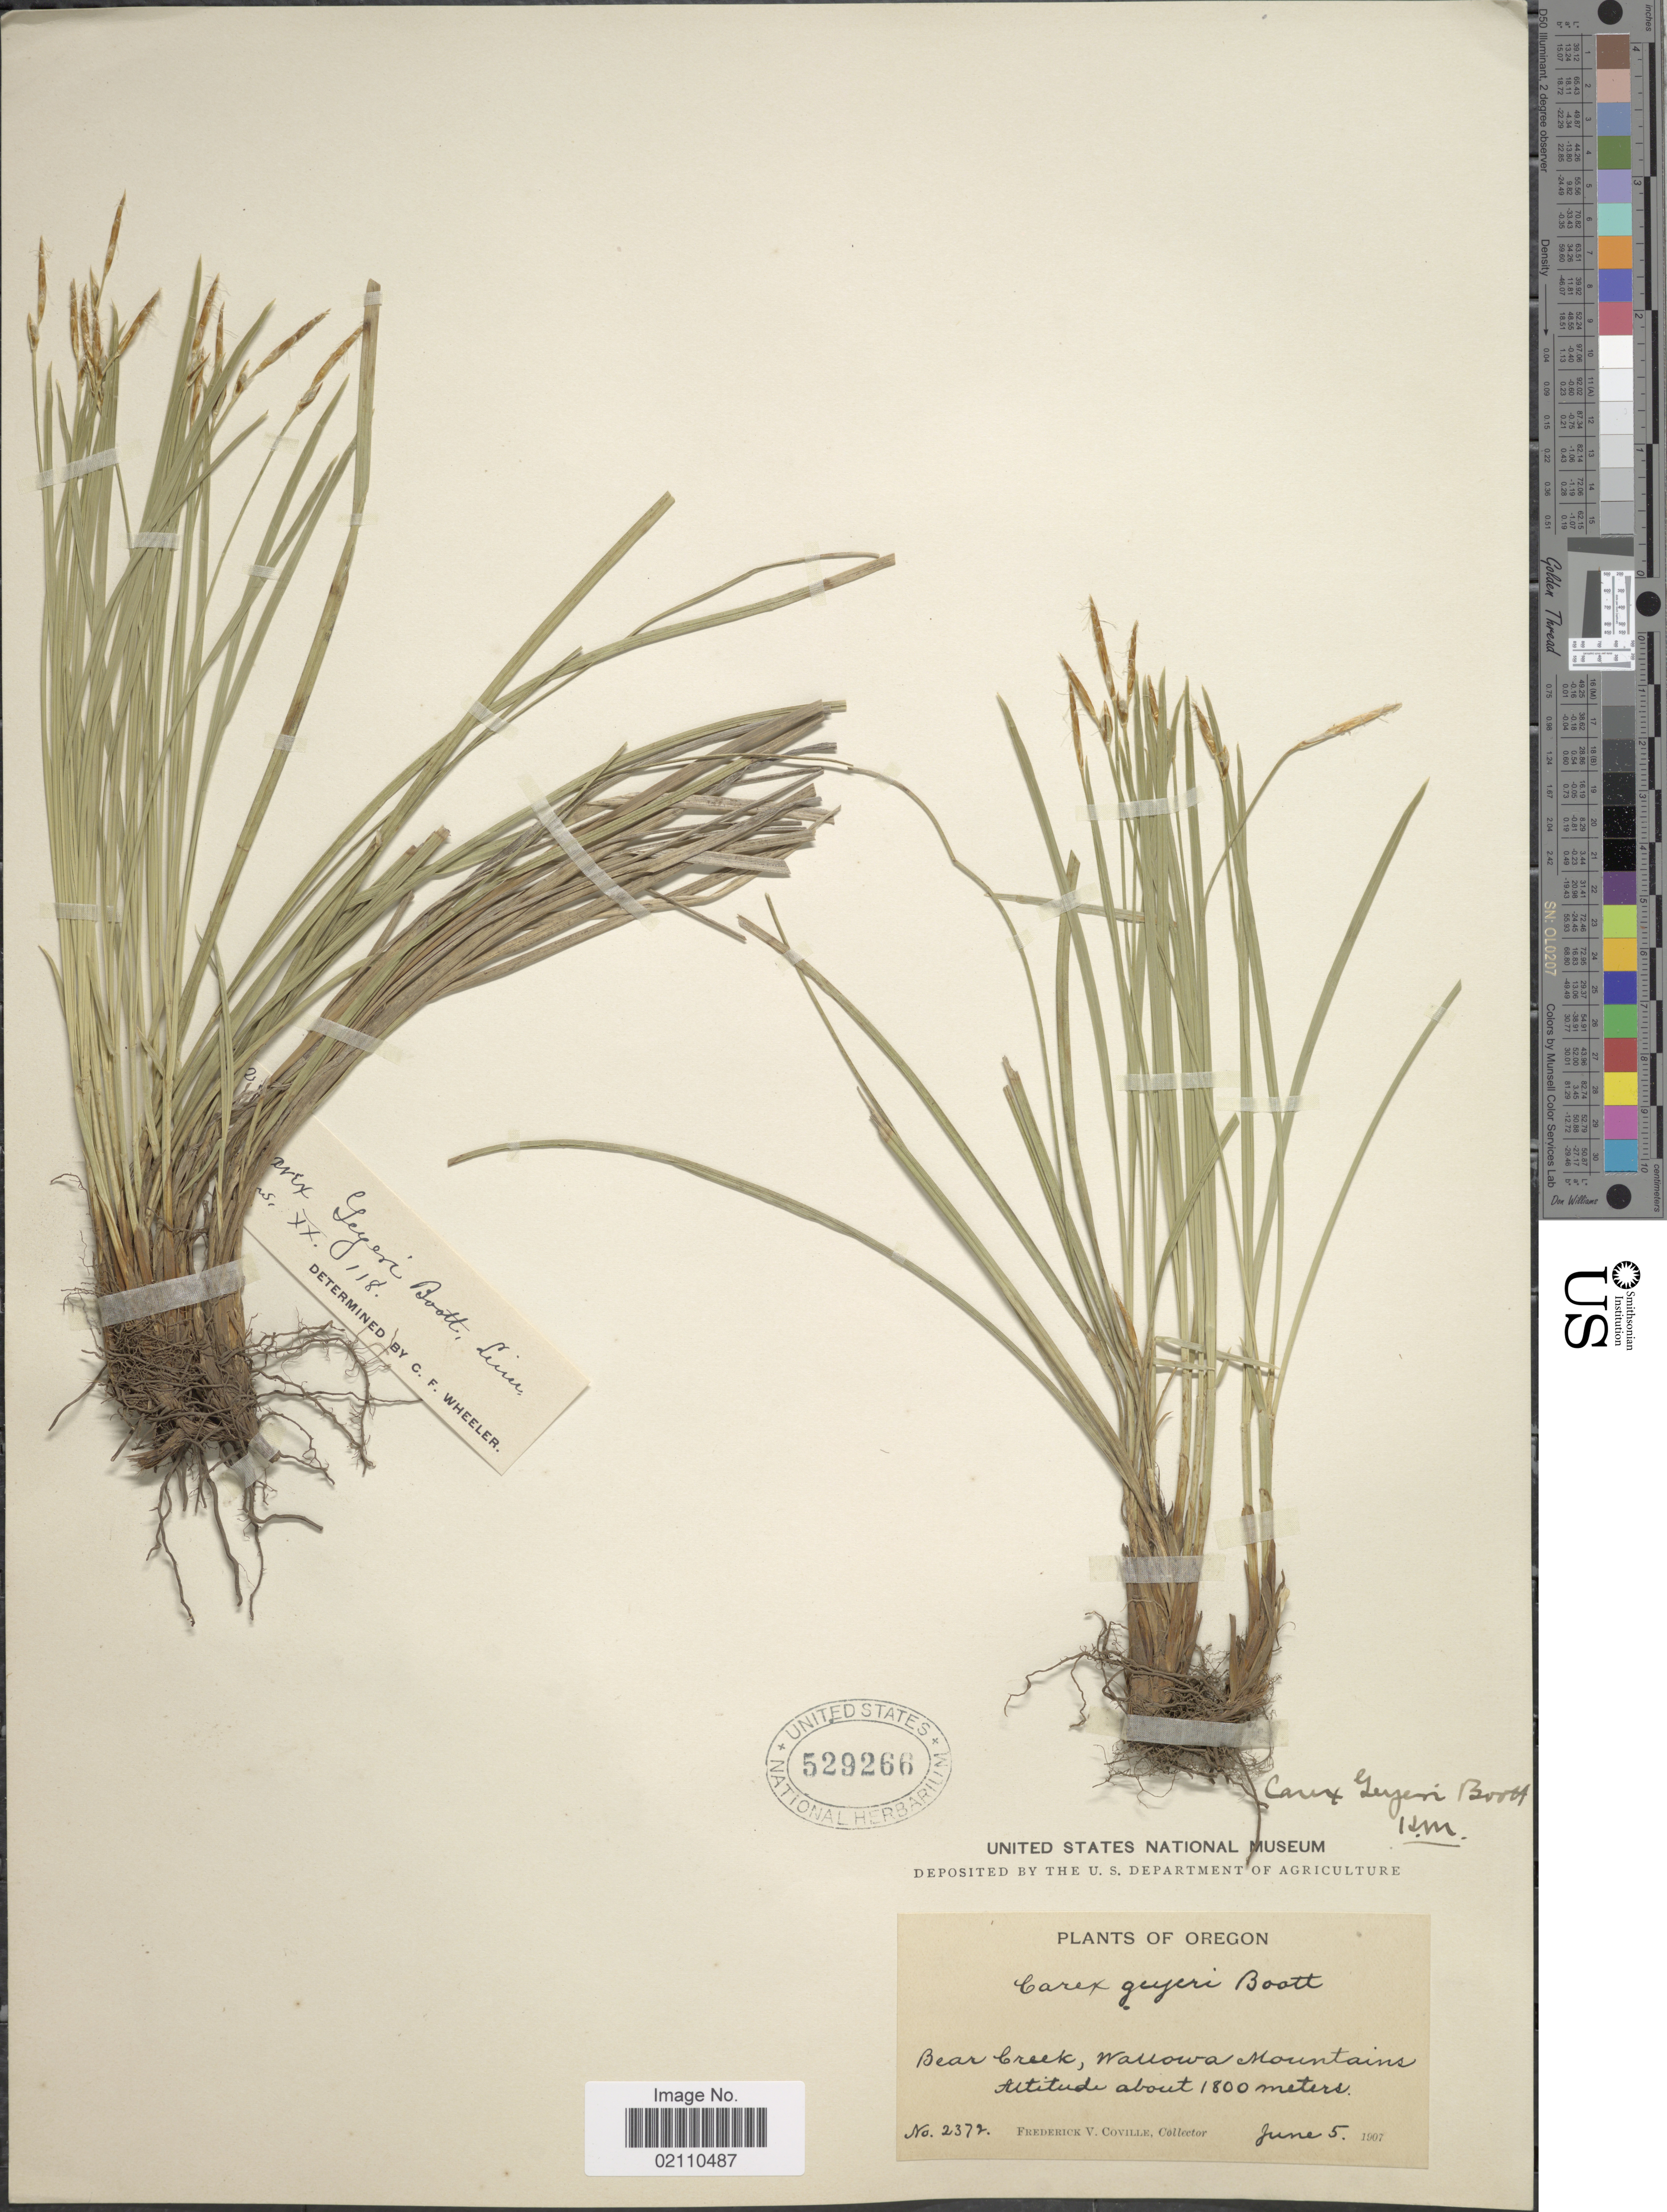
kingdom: Plantae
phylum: Tracheophyta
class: Liliopsida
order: Poales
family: Cyperaceae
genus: Carex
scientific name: Carex geyeri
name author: Boott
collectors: F. V. Coville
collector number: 2372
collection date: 1907-06-05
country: United States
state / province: Oregon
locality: Bear Creek, Wallowa Mountains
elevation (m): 1800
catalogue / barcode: US 529266